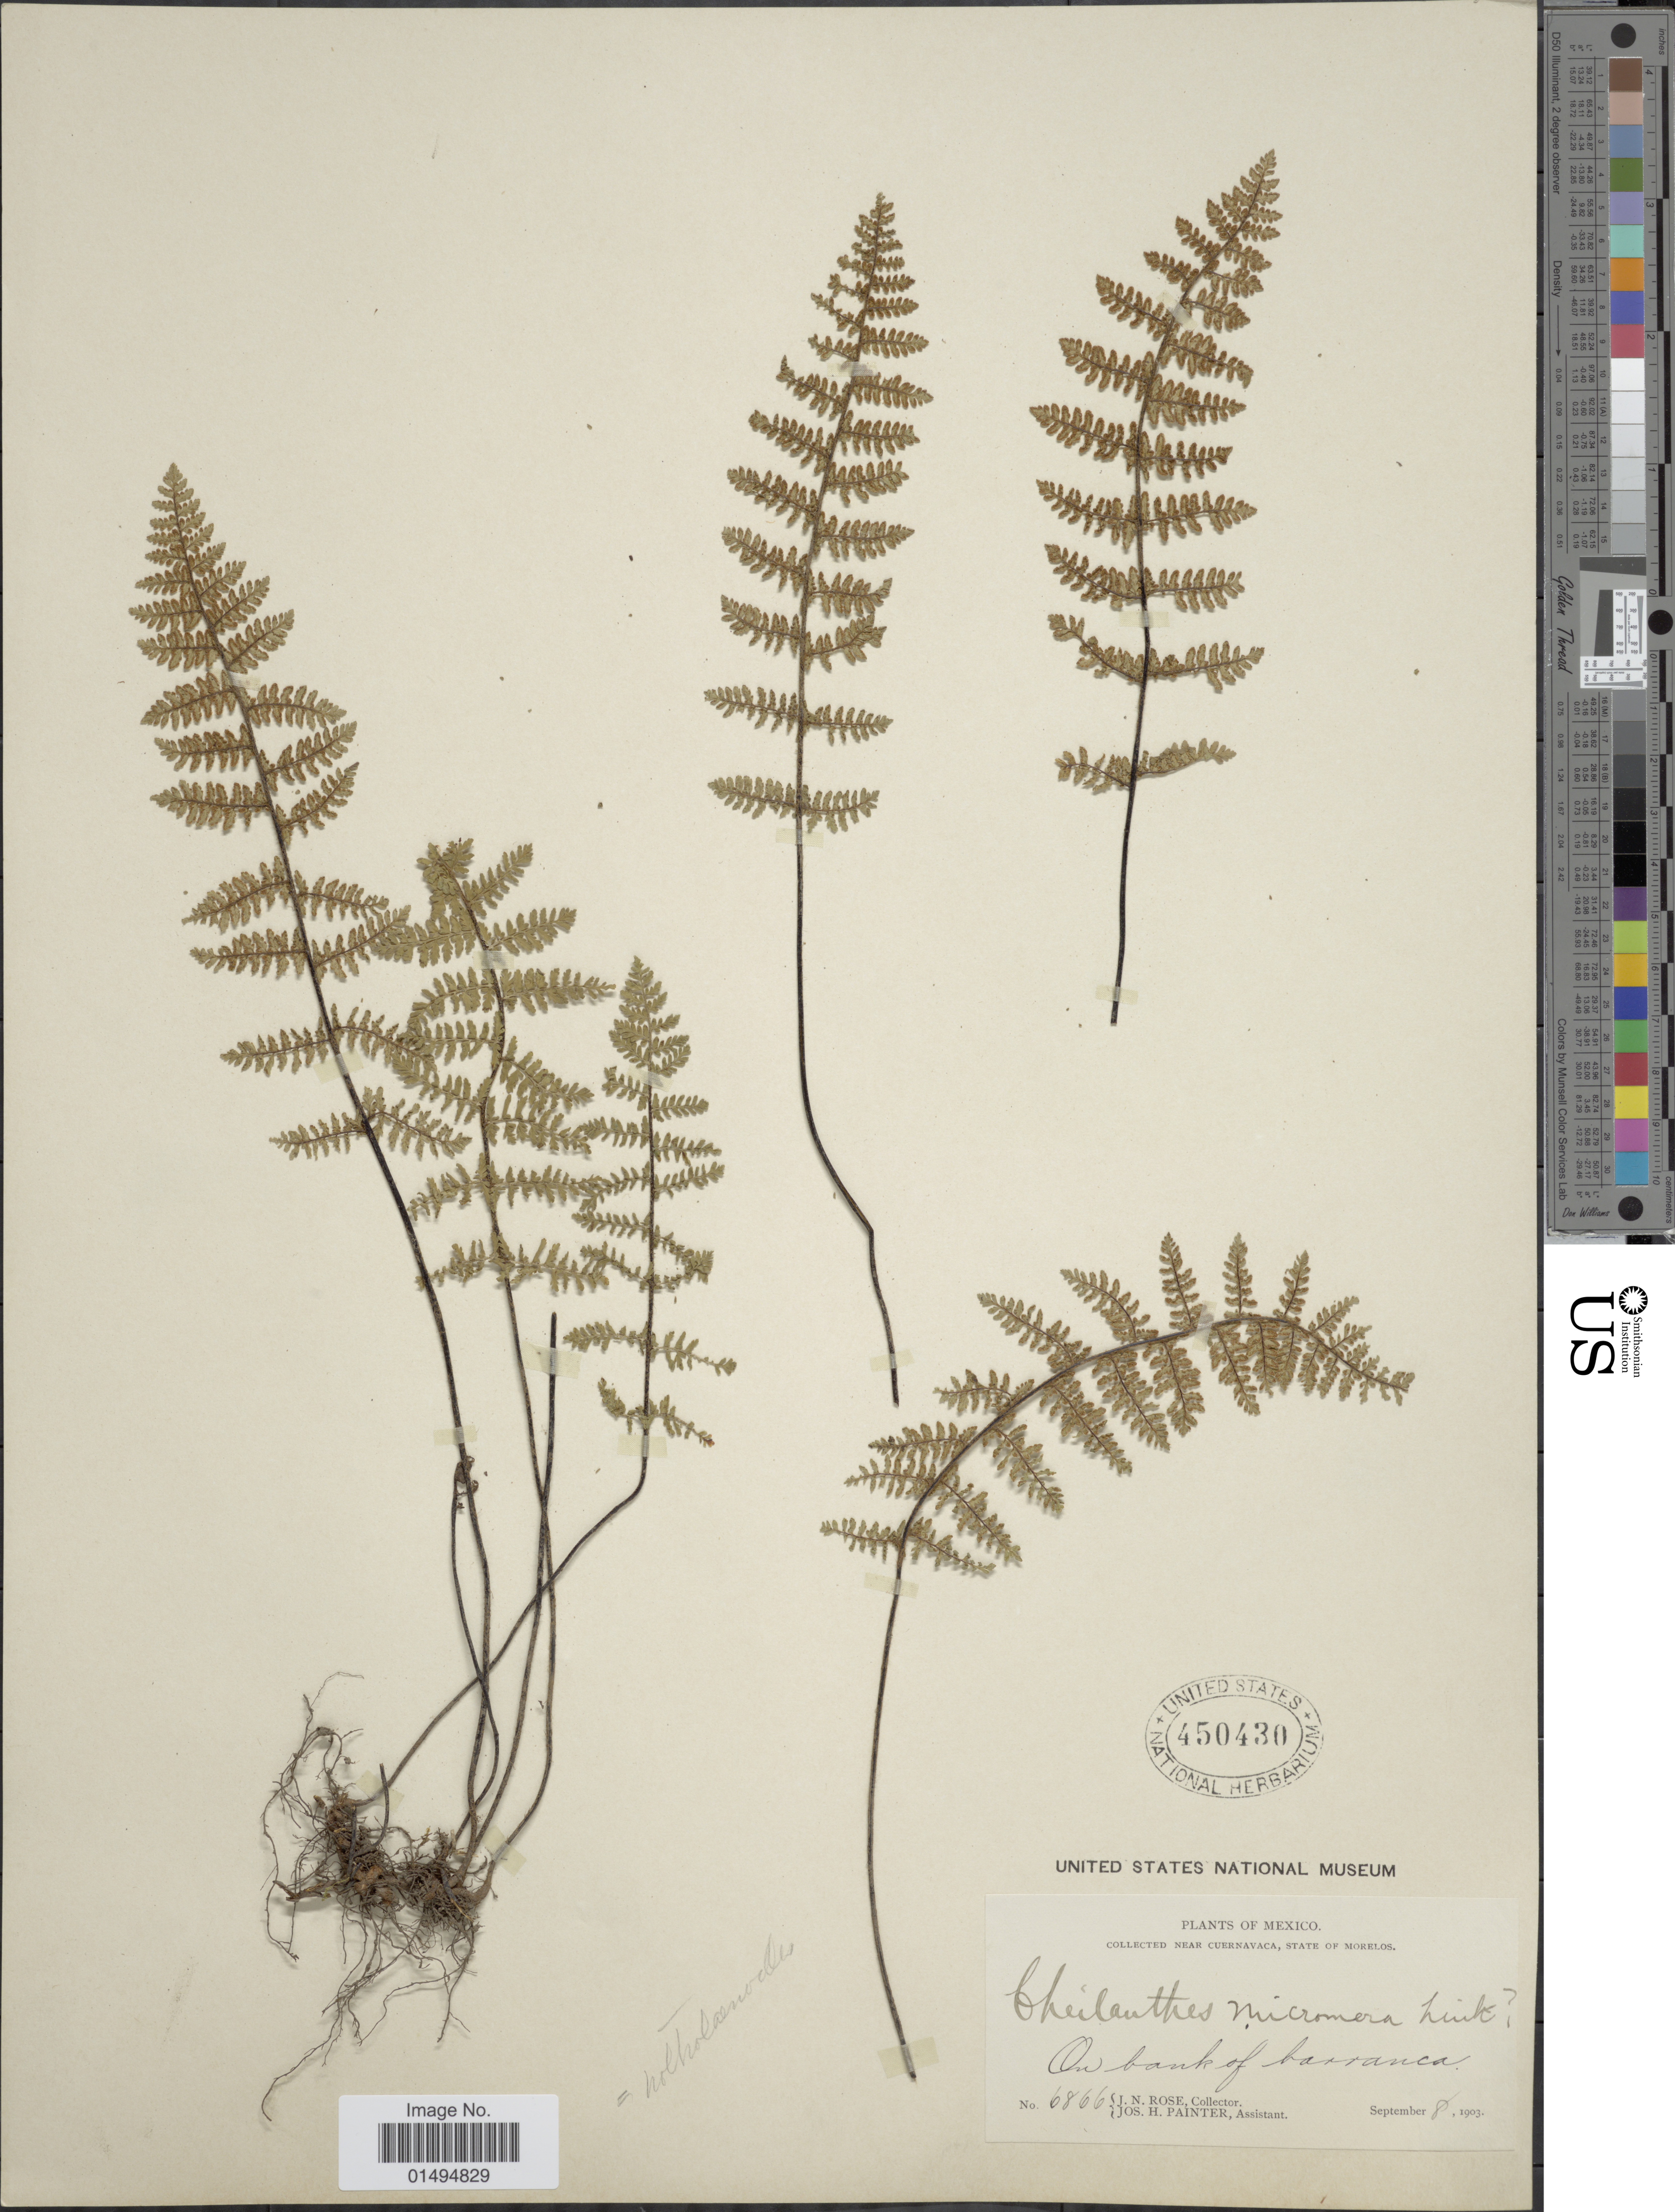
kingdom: Plantae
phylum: Tracheophyta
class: Polypodiopsida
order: Polypodiales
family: Pteridaceae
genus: Myriopteris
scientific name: Myriopteris notholaenoides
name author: (Desv.) Grusz & Windham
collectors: J. N. Rose & J. H. Painter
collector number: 6866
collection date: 1903-09-08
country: Mexico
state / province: Morelos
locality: Near Cuernavaca, State of Morelos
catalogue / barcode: US 450430